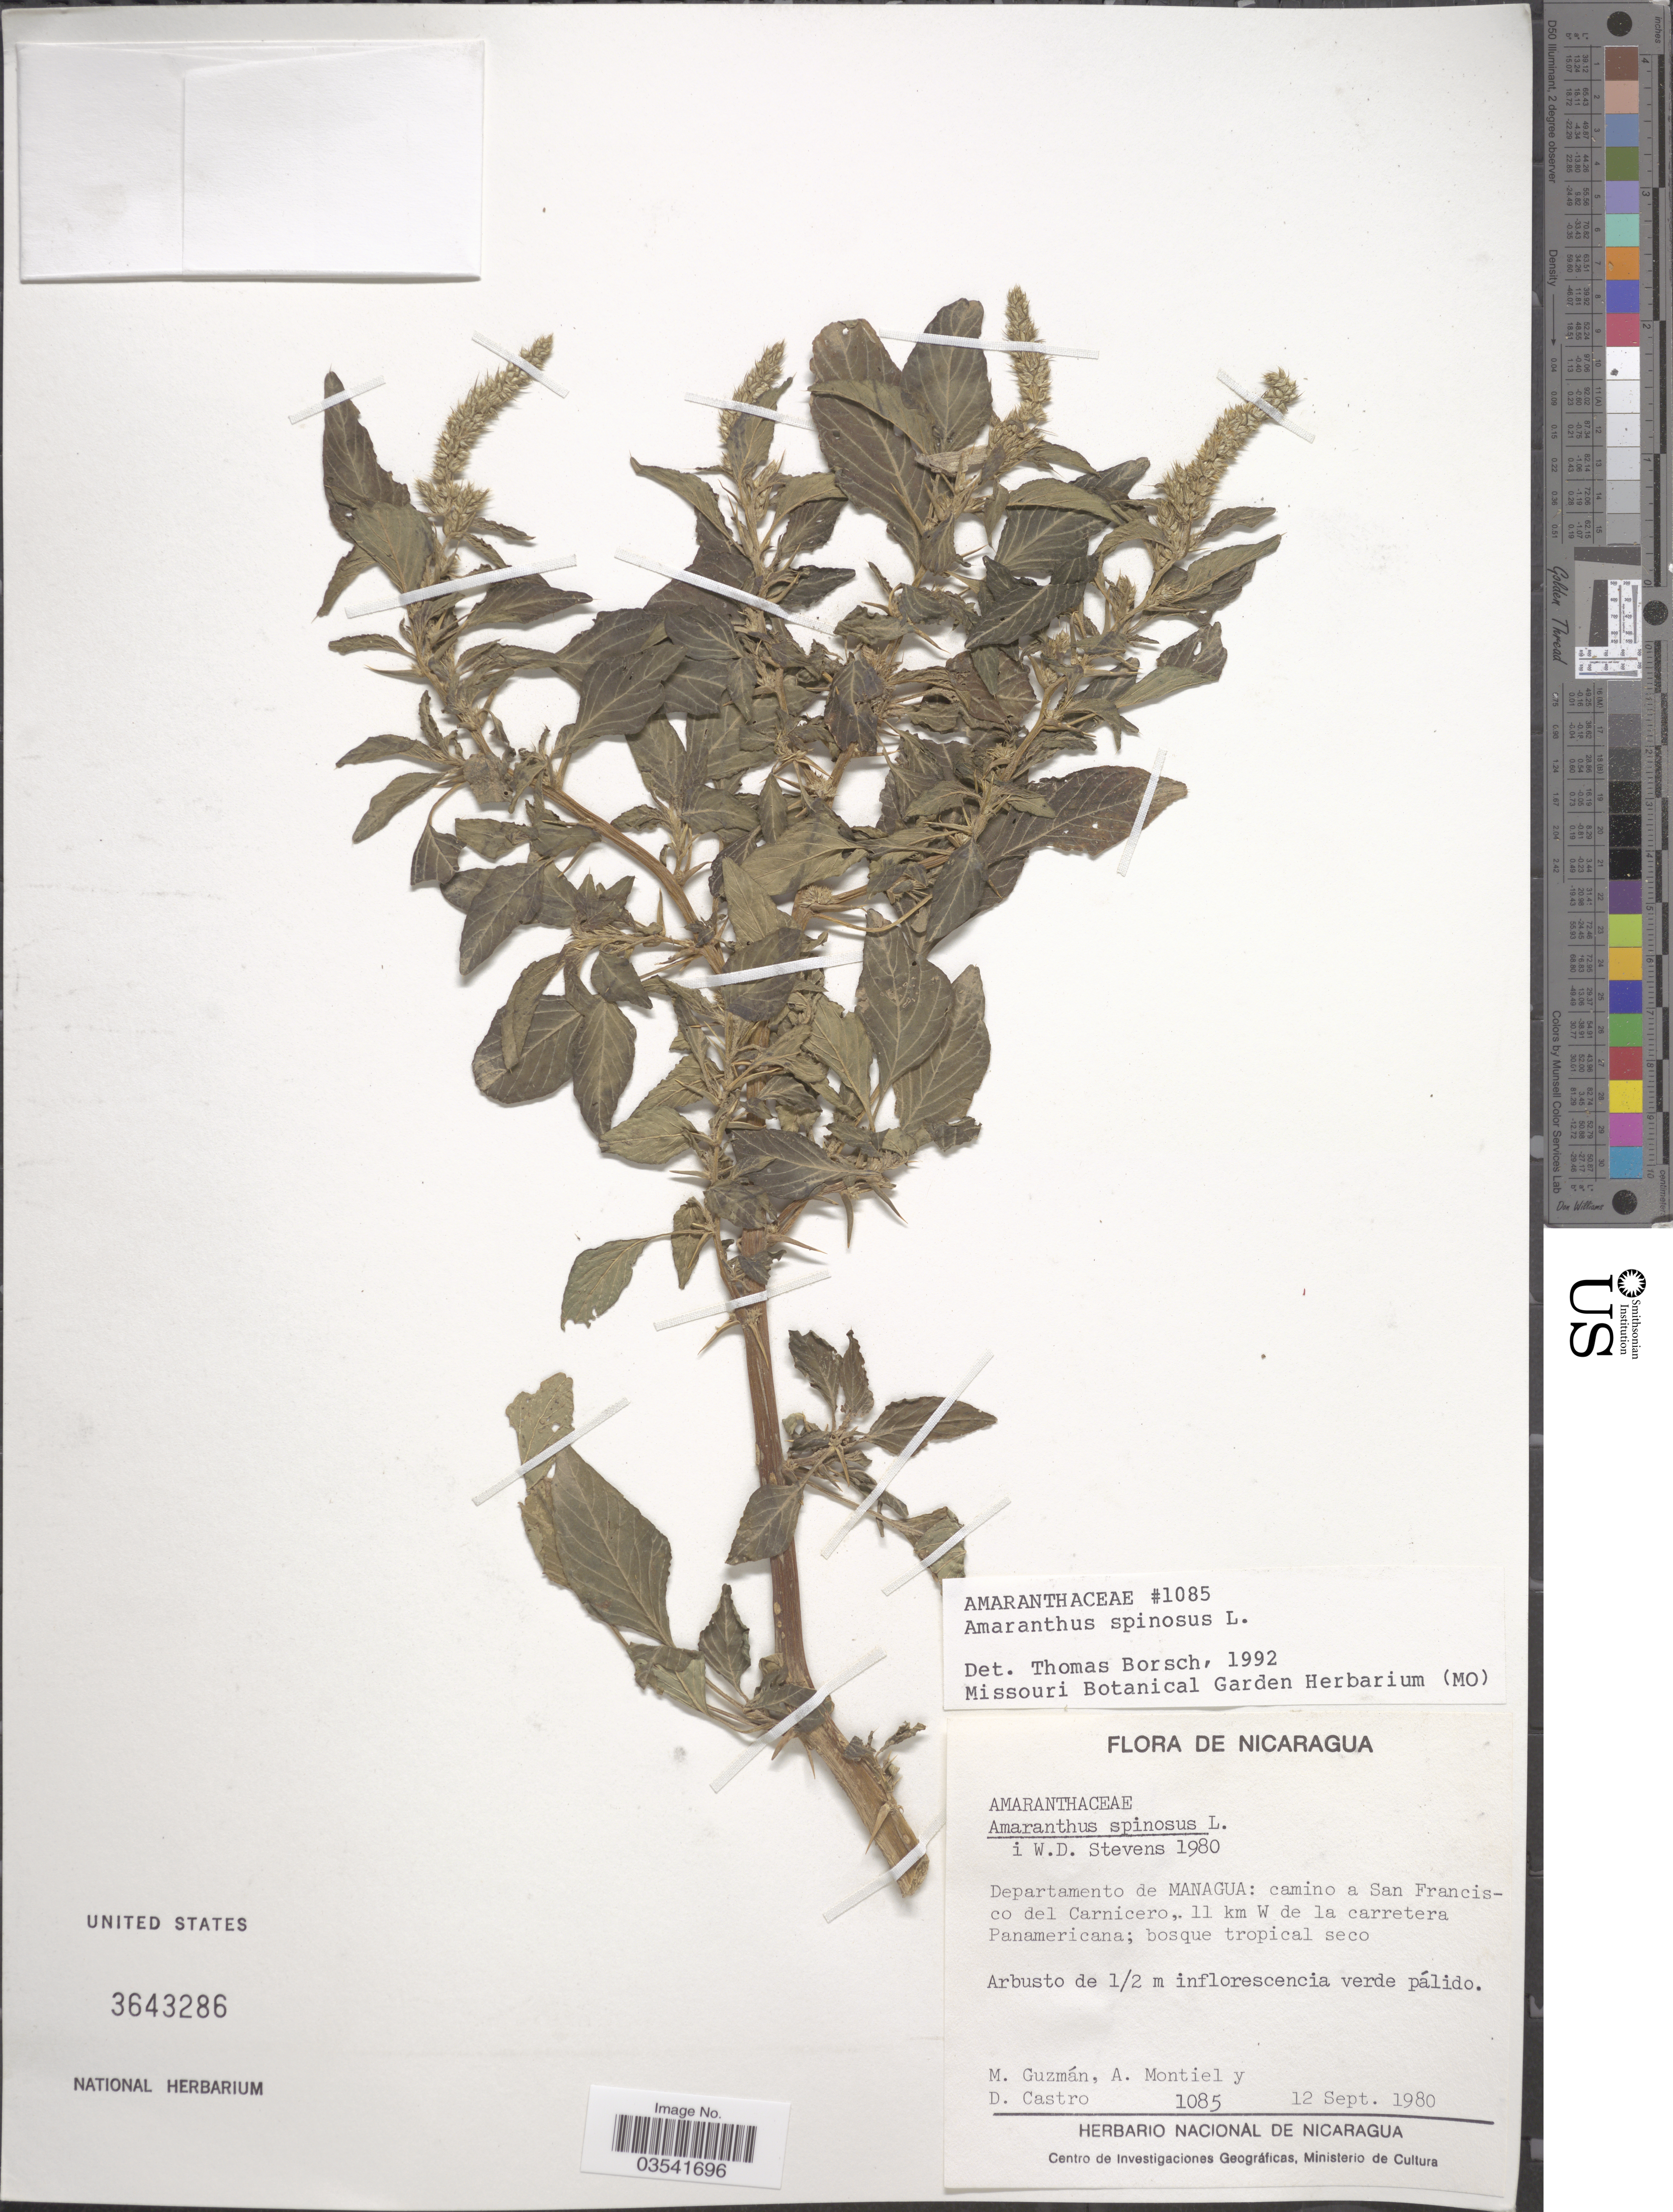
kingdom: Plantae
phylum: Tracheophyta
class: Magnoliopsida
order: Caryophyllales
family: Amaranthaceae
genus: Amaranthus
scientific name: Amaranthus spinosus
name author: L.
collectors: M. Guzmán, A. Montiel & D. Castro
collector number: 1085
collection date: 1980-09-12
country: Nicaragua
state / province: Managua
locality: Departamento de Managua: camino a San Francisco del Carnicero, 11 km W de la carretera Panamericana.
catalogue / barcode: US 3643286